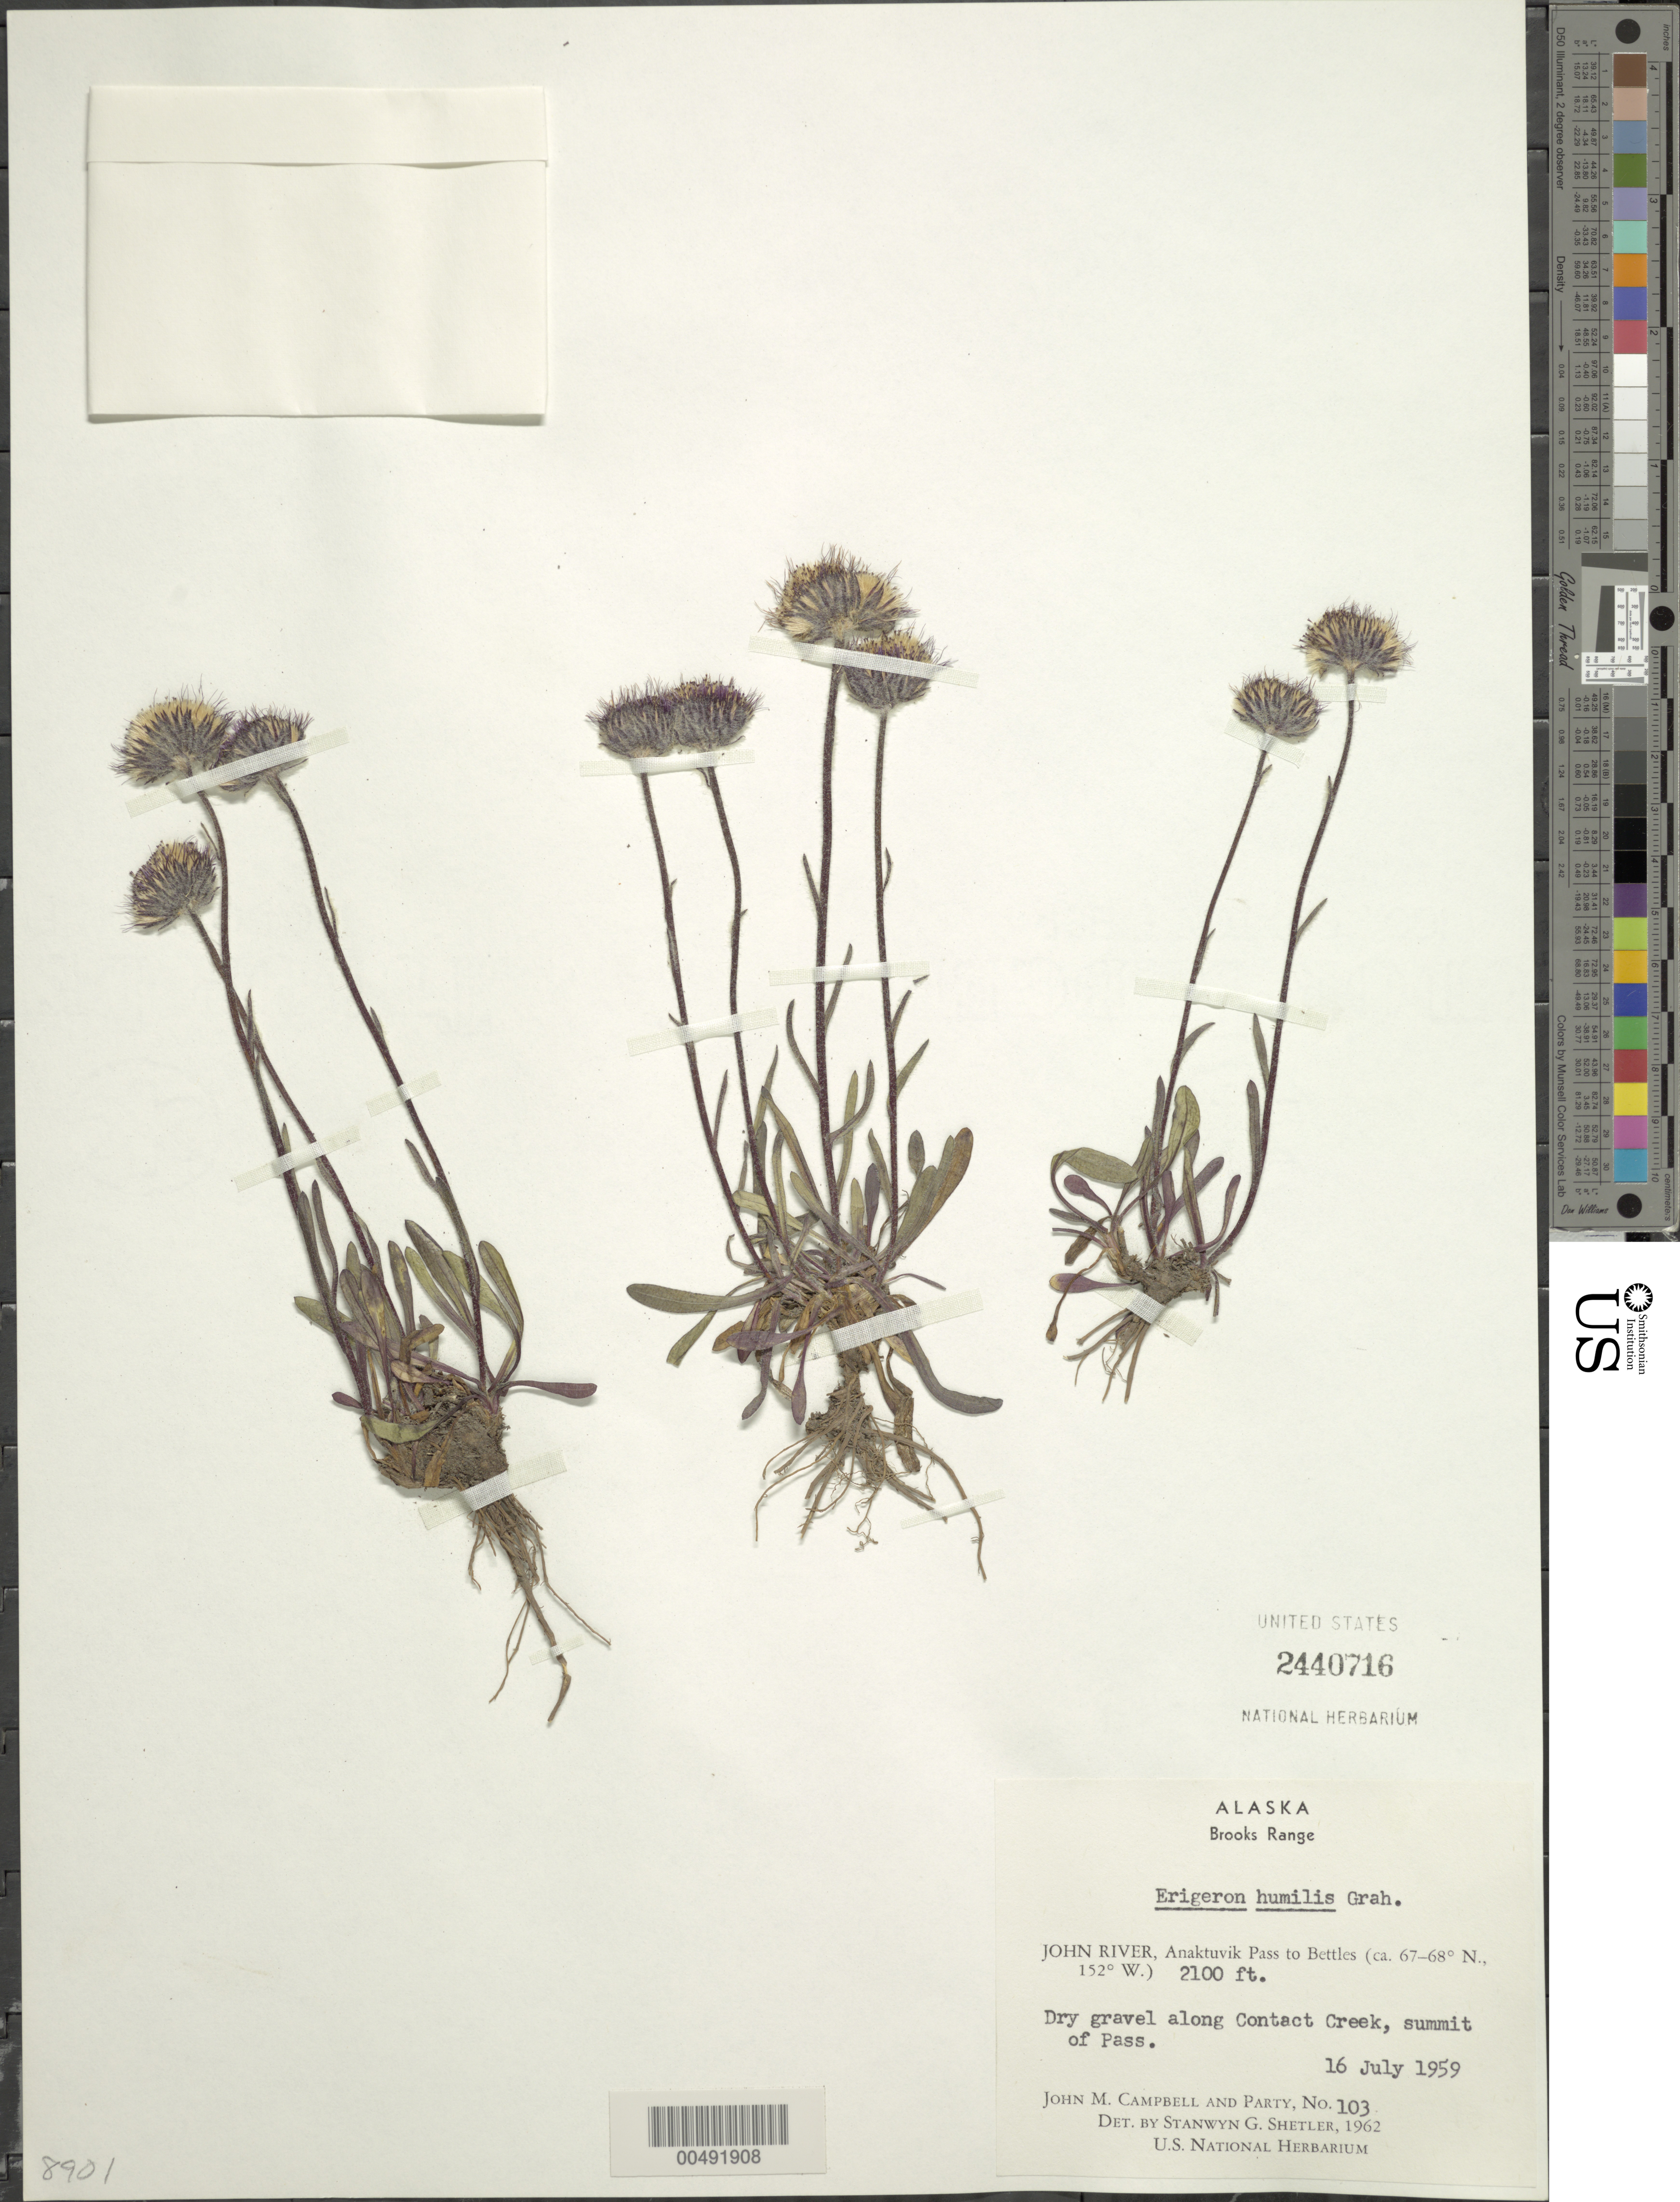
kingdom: Plantae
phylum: Tracheophyta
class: Magnoliopsida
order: Asterales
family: Asteraceae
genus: Erigeron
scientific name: Erigeron humilis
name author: Graham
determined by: Shetler, Stanwyn G., (US), NMNH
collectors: J. M. Campbell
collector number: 103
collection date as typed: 16 Jul 1959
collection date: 1959-07-16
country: United States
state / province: Alaska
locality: Brooks Range, John River, summit of Anaktuvuk Pass, along Contact Creek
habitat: dry gravel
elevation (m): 640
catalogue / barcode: US 2440716